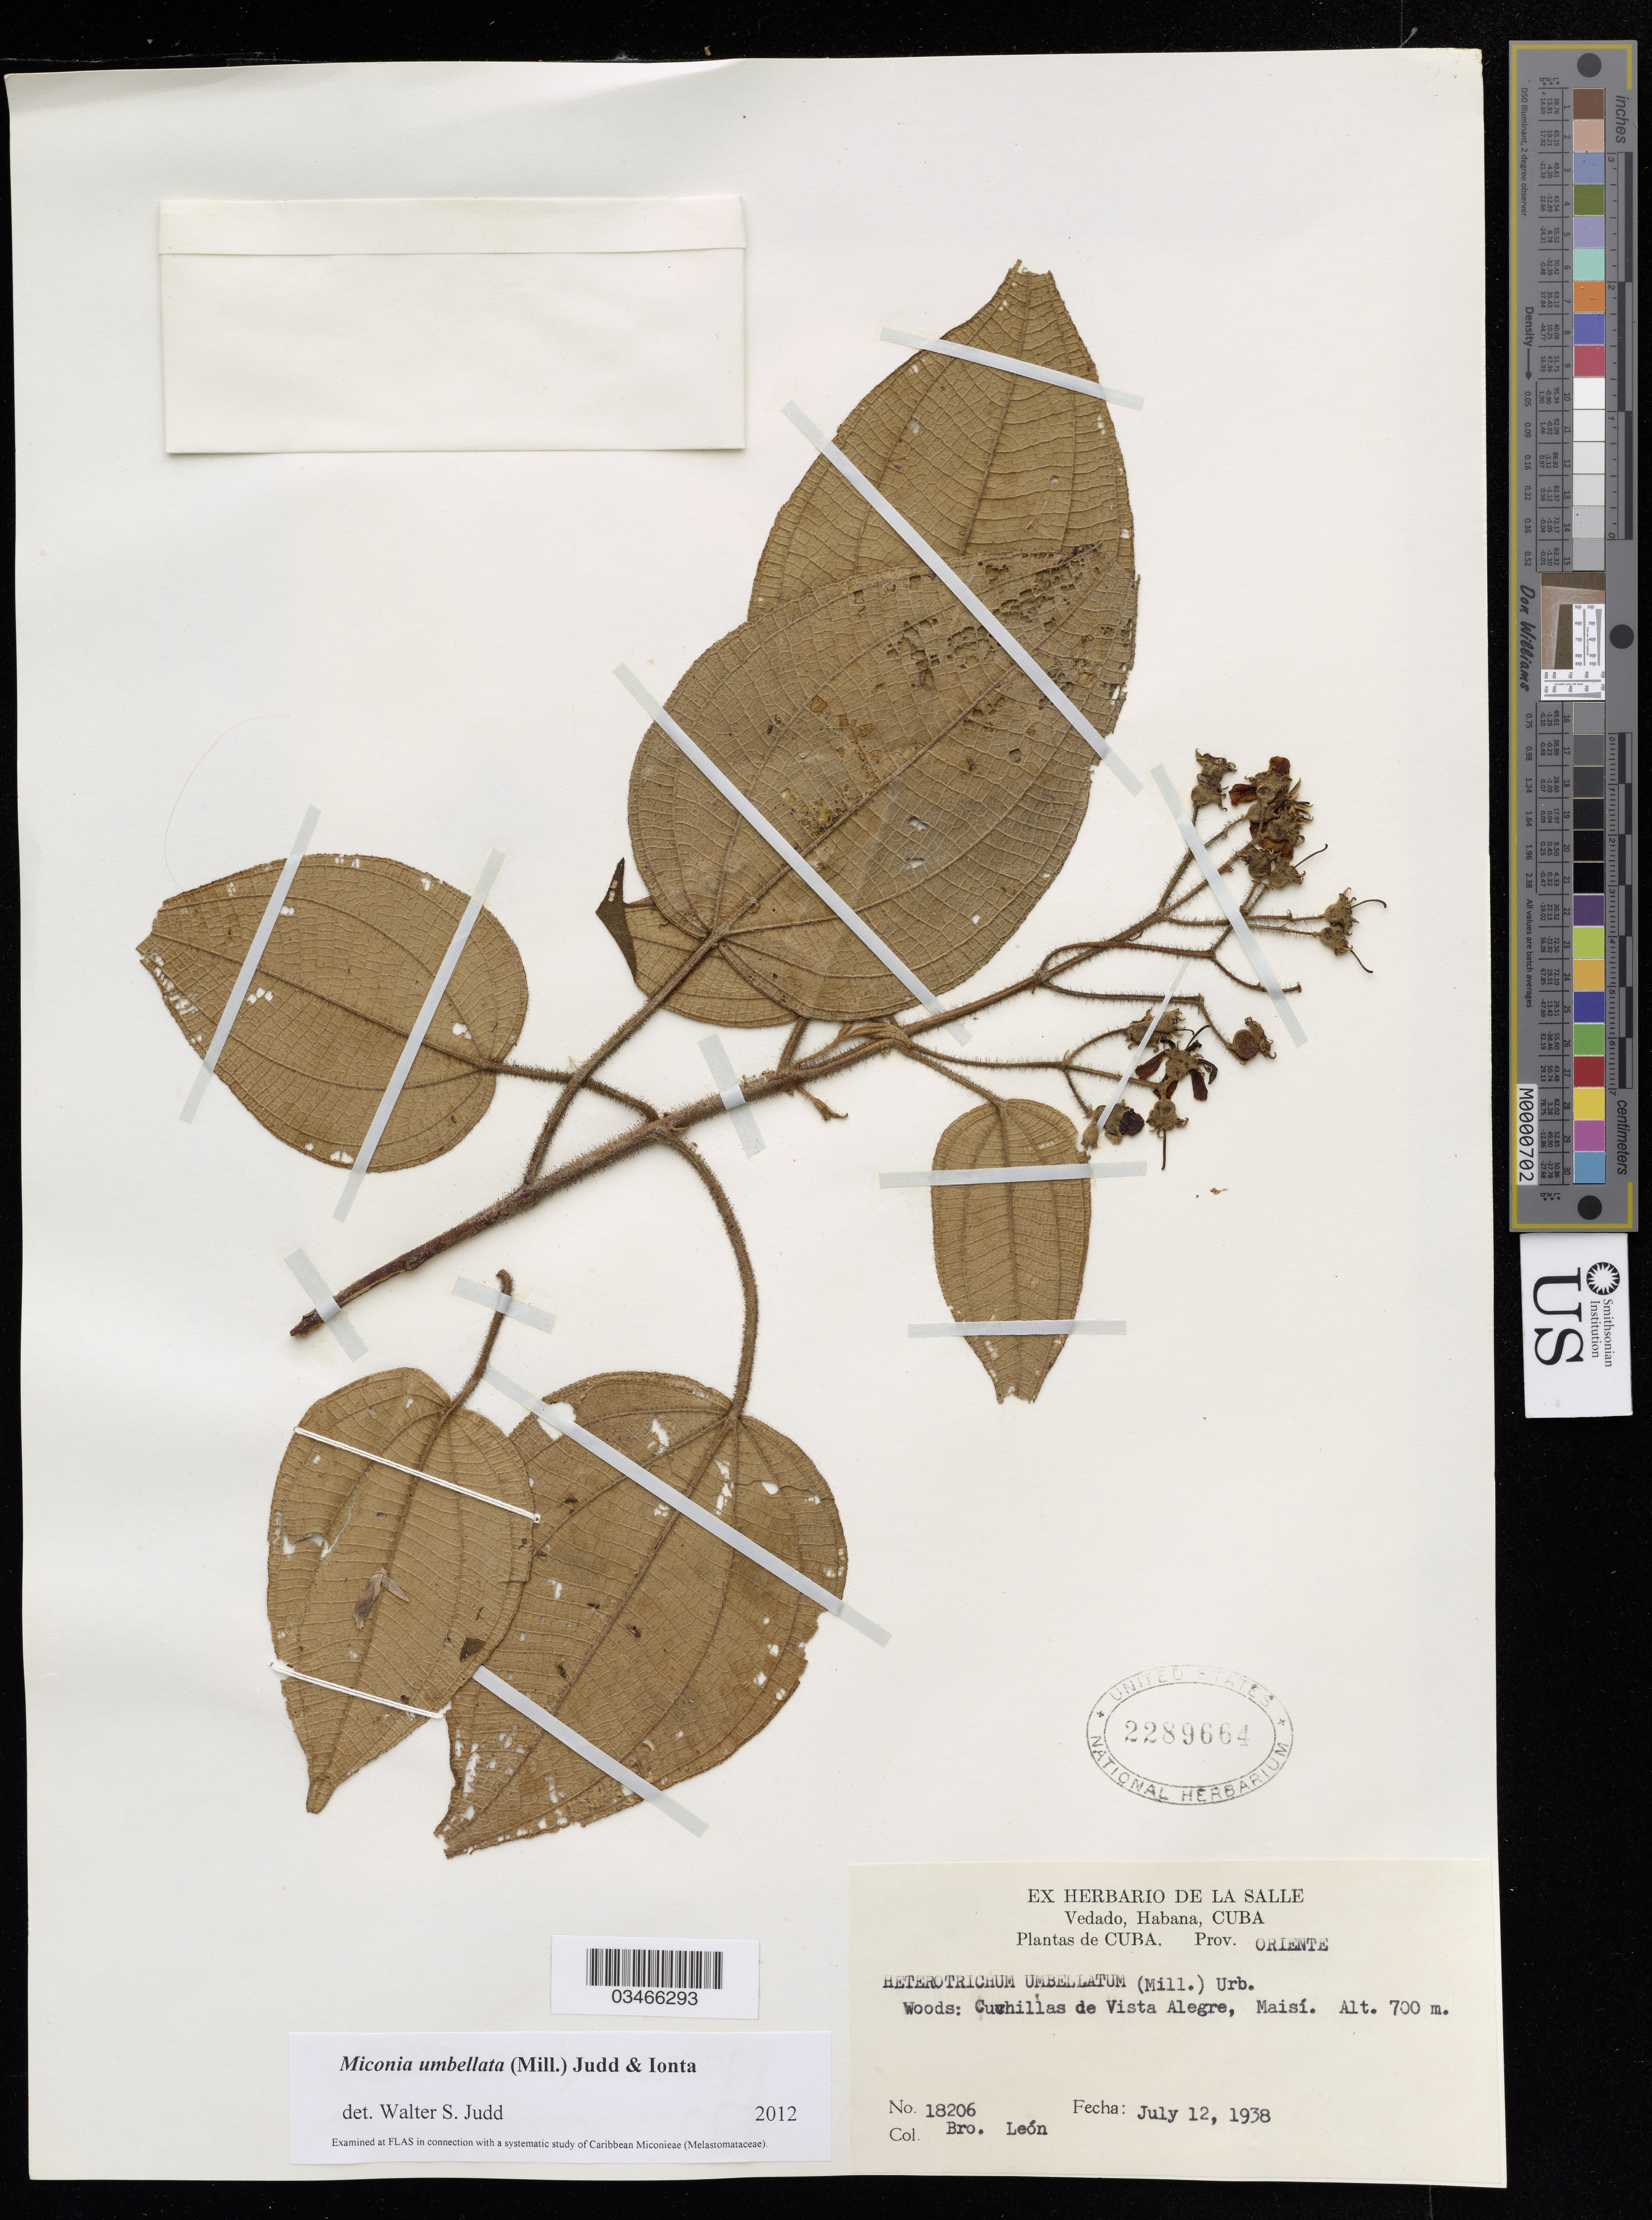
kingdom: Plantae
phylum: Tracheophyta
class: Magnoliopsida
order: Myrtales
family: Melastomataceae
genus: Miconia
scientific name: Miconia umbellata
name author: (Mill.) Judd & Ionta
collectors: Bro. León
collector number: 18206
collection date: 1938-07-12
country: Cuba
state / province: Oriente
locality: Woods: Cuwhillas de Vista Alegre, Maisí.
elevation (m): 700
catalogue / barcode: US 2289664